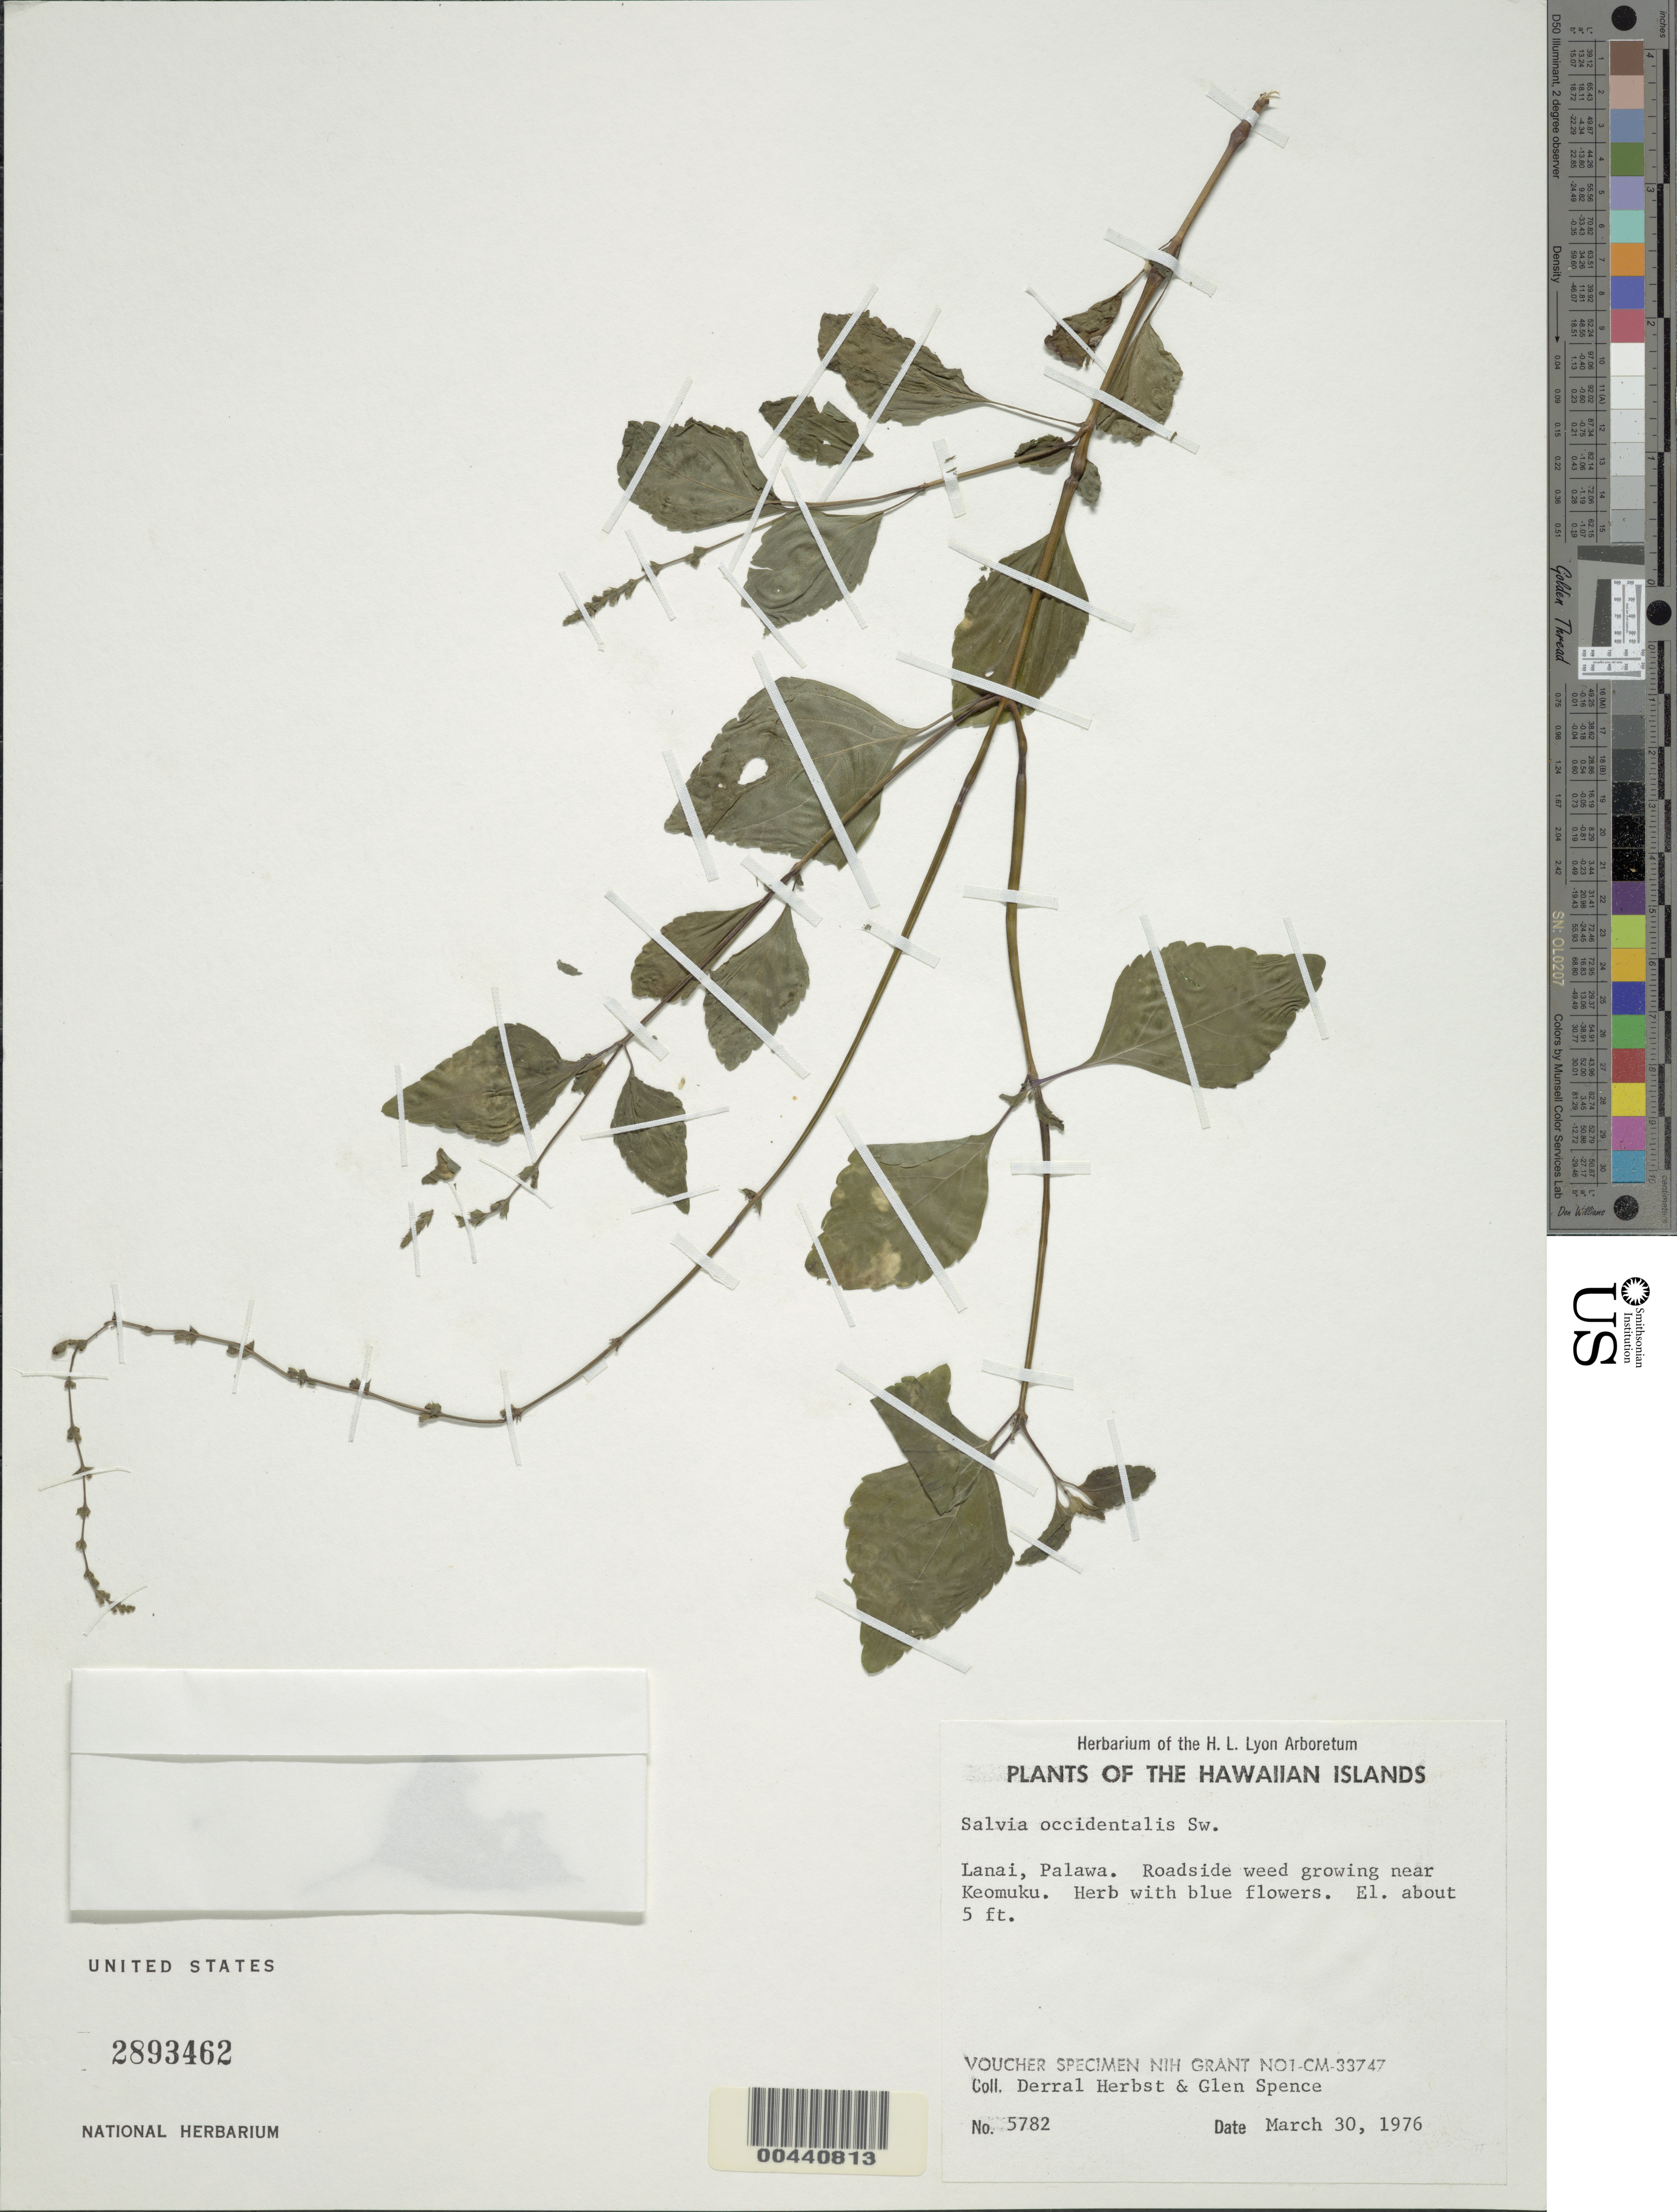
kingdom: Plantae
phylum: Tracheophyta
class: Magnoliopsida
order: Lamiales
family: Lamiaceae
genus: Salvia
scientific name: Salvia occidentalis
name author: Sw.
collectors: D. R. Herbst & G. Spence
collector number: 5782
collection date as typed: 30 Mar 1976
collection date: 1976-03-30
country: United States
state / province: Hawaii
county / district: Maui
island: Lana'i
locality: Palawa. Roadside near Keomuku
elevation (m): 2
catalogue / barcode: US 2893462